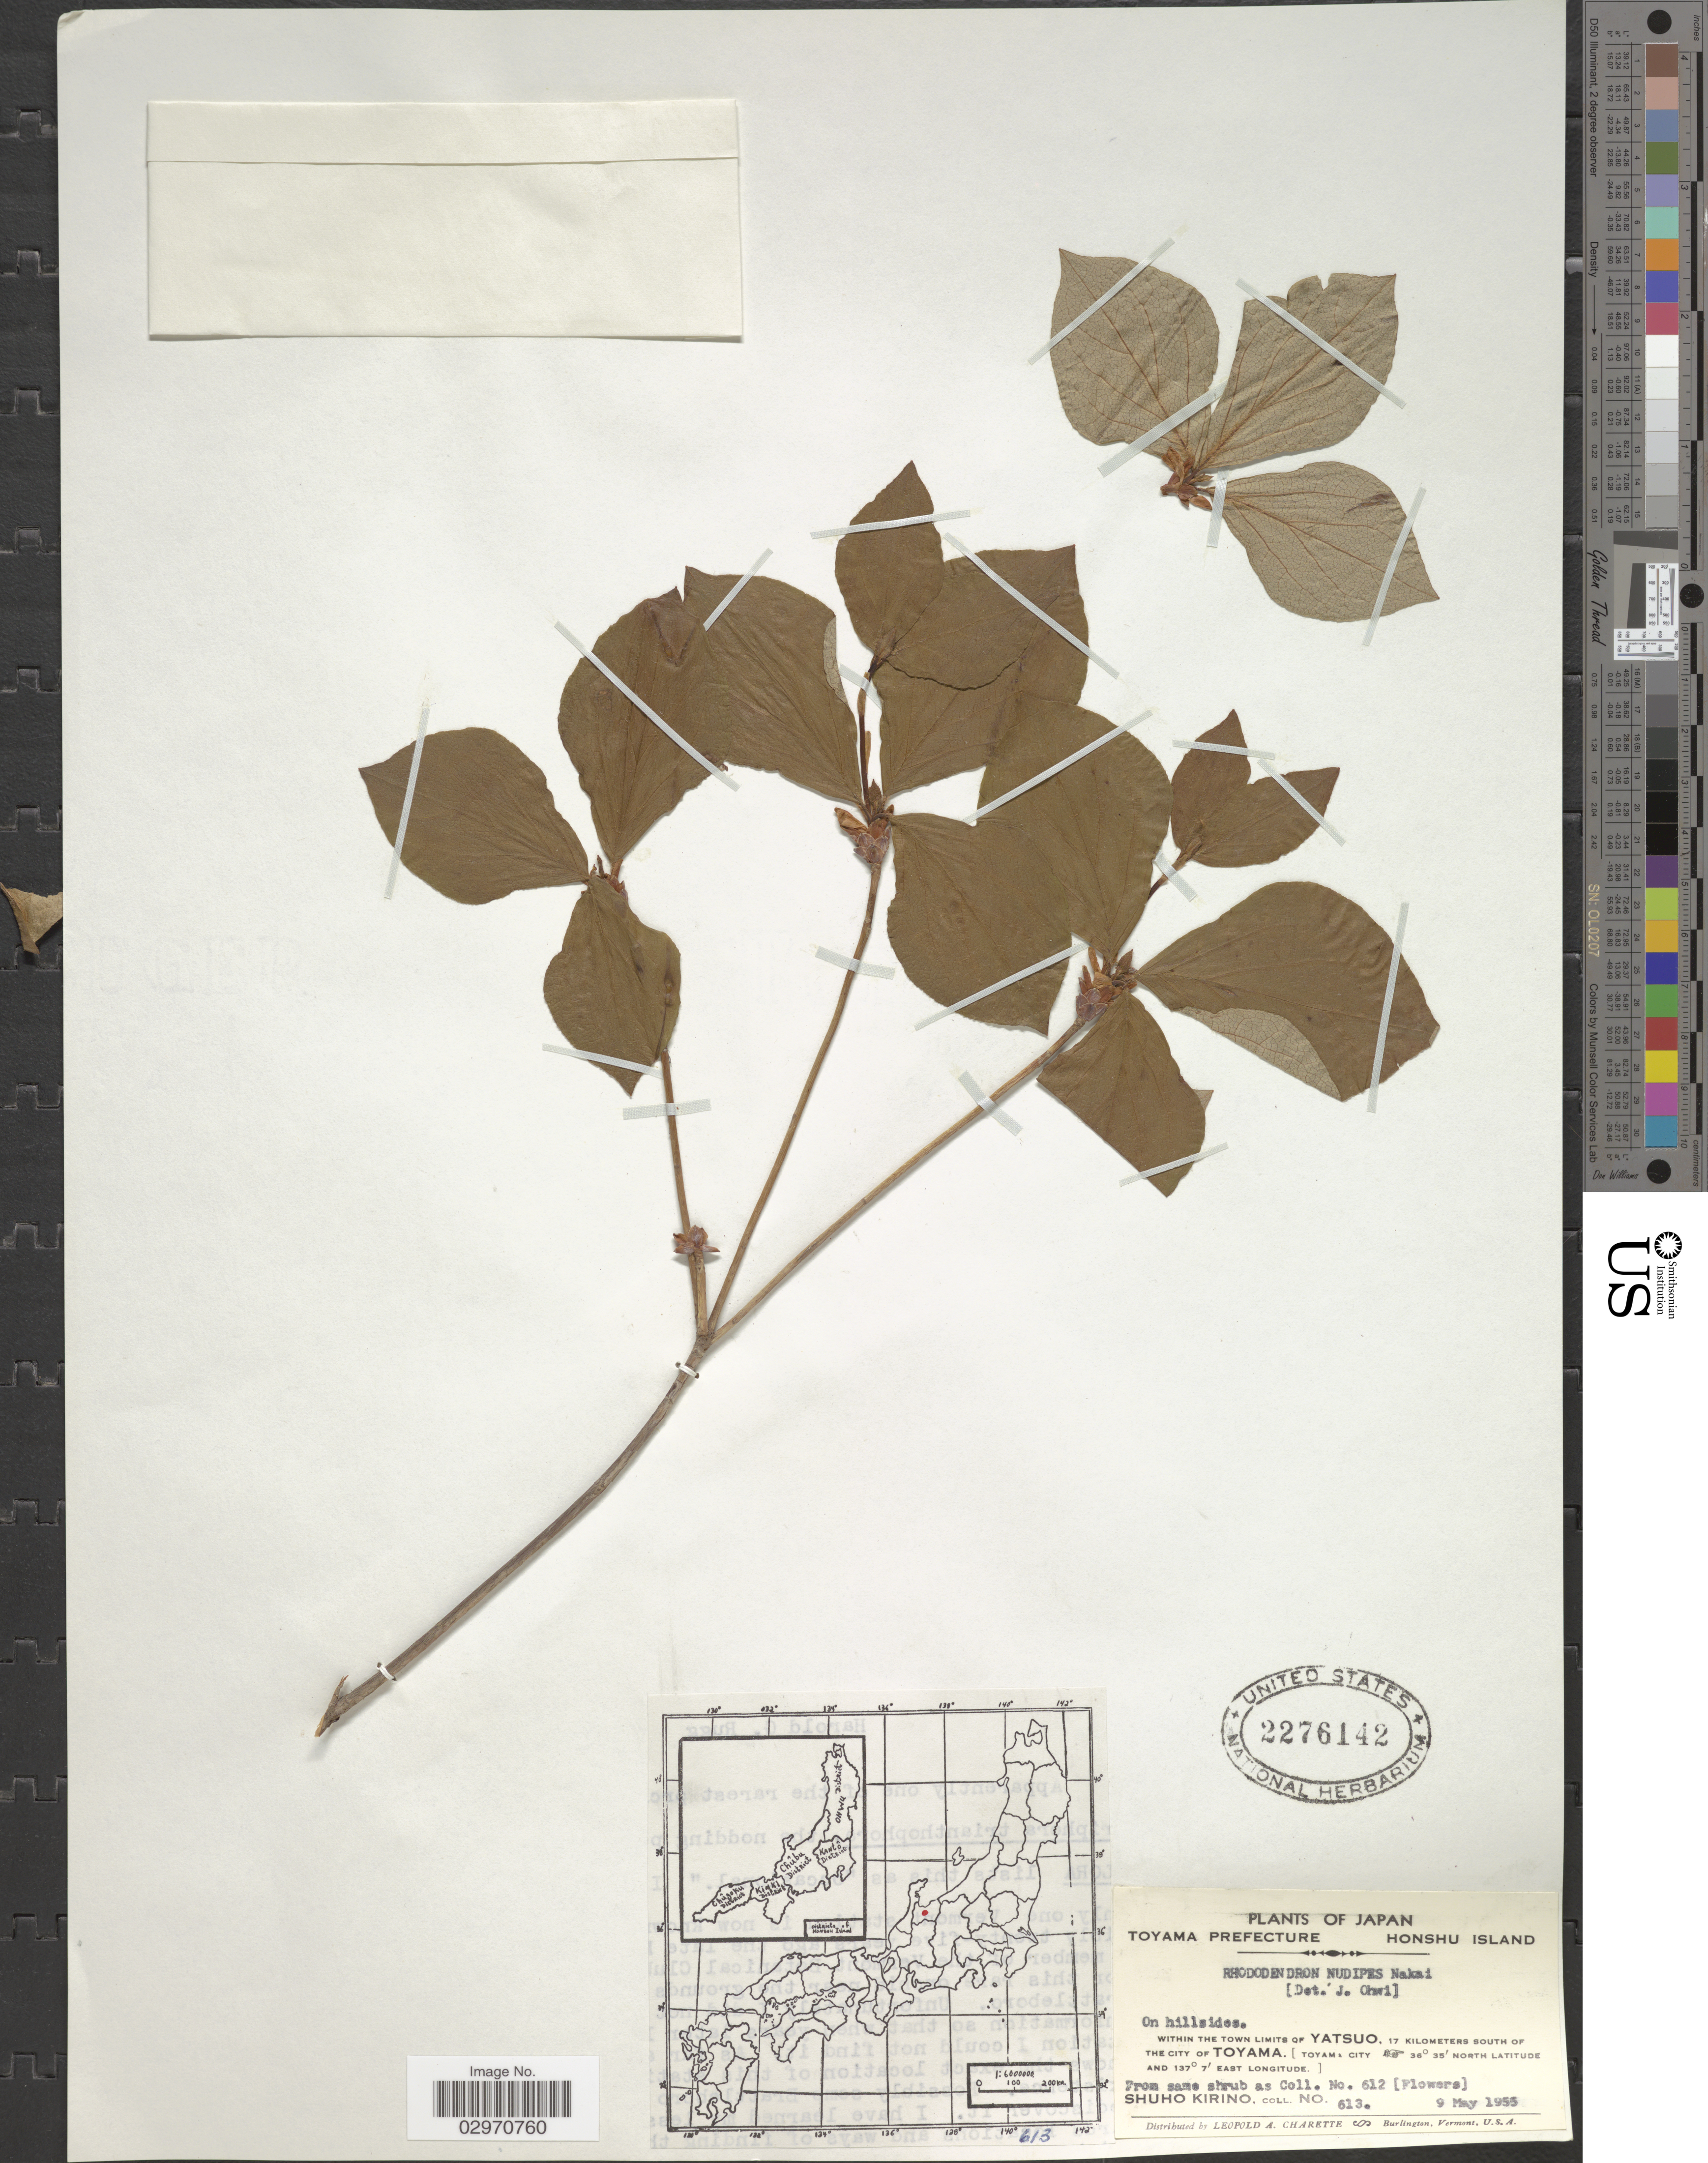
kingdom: Plantae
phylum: Tracheophyta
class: Magnoliopsida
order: Ericales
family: Ericaceae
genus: Rhododendron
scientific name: Rhododendron farrerae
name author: Sweet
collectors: S. Kirino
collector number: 613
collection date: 1955-05-09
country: Japan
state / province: Toyama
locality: Toyama Prefecture, Honshu Island, within the town limits of Yatsuo, 17 kilometers south of the city of Toyama. [Toyama city]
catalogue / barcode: US 2276142